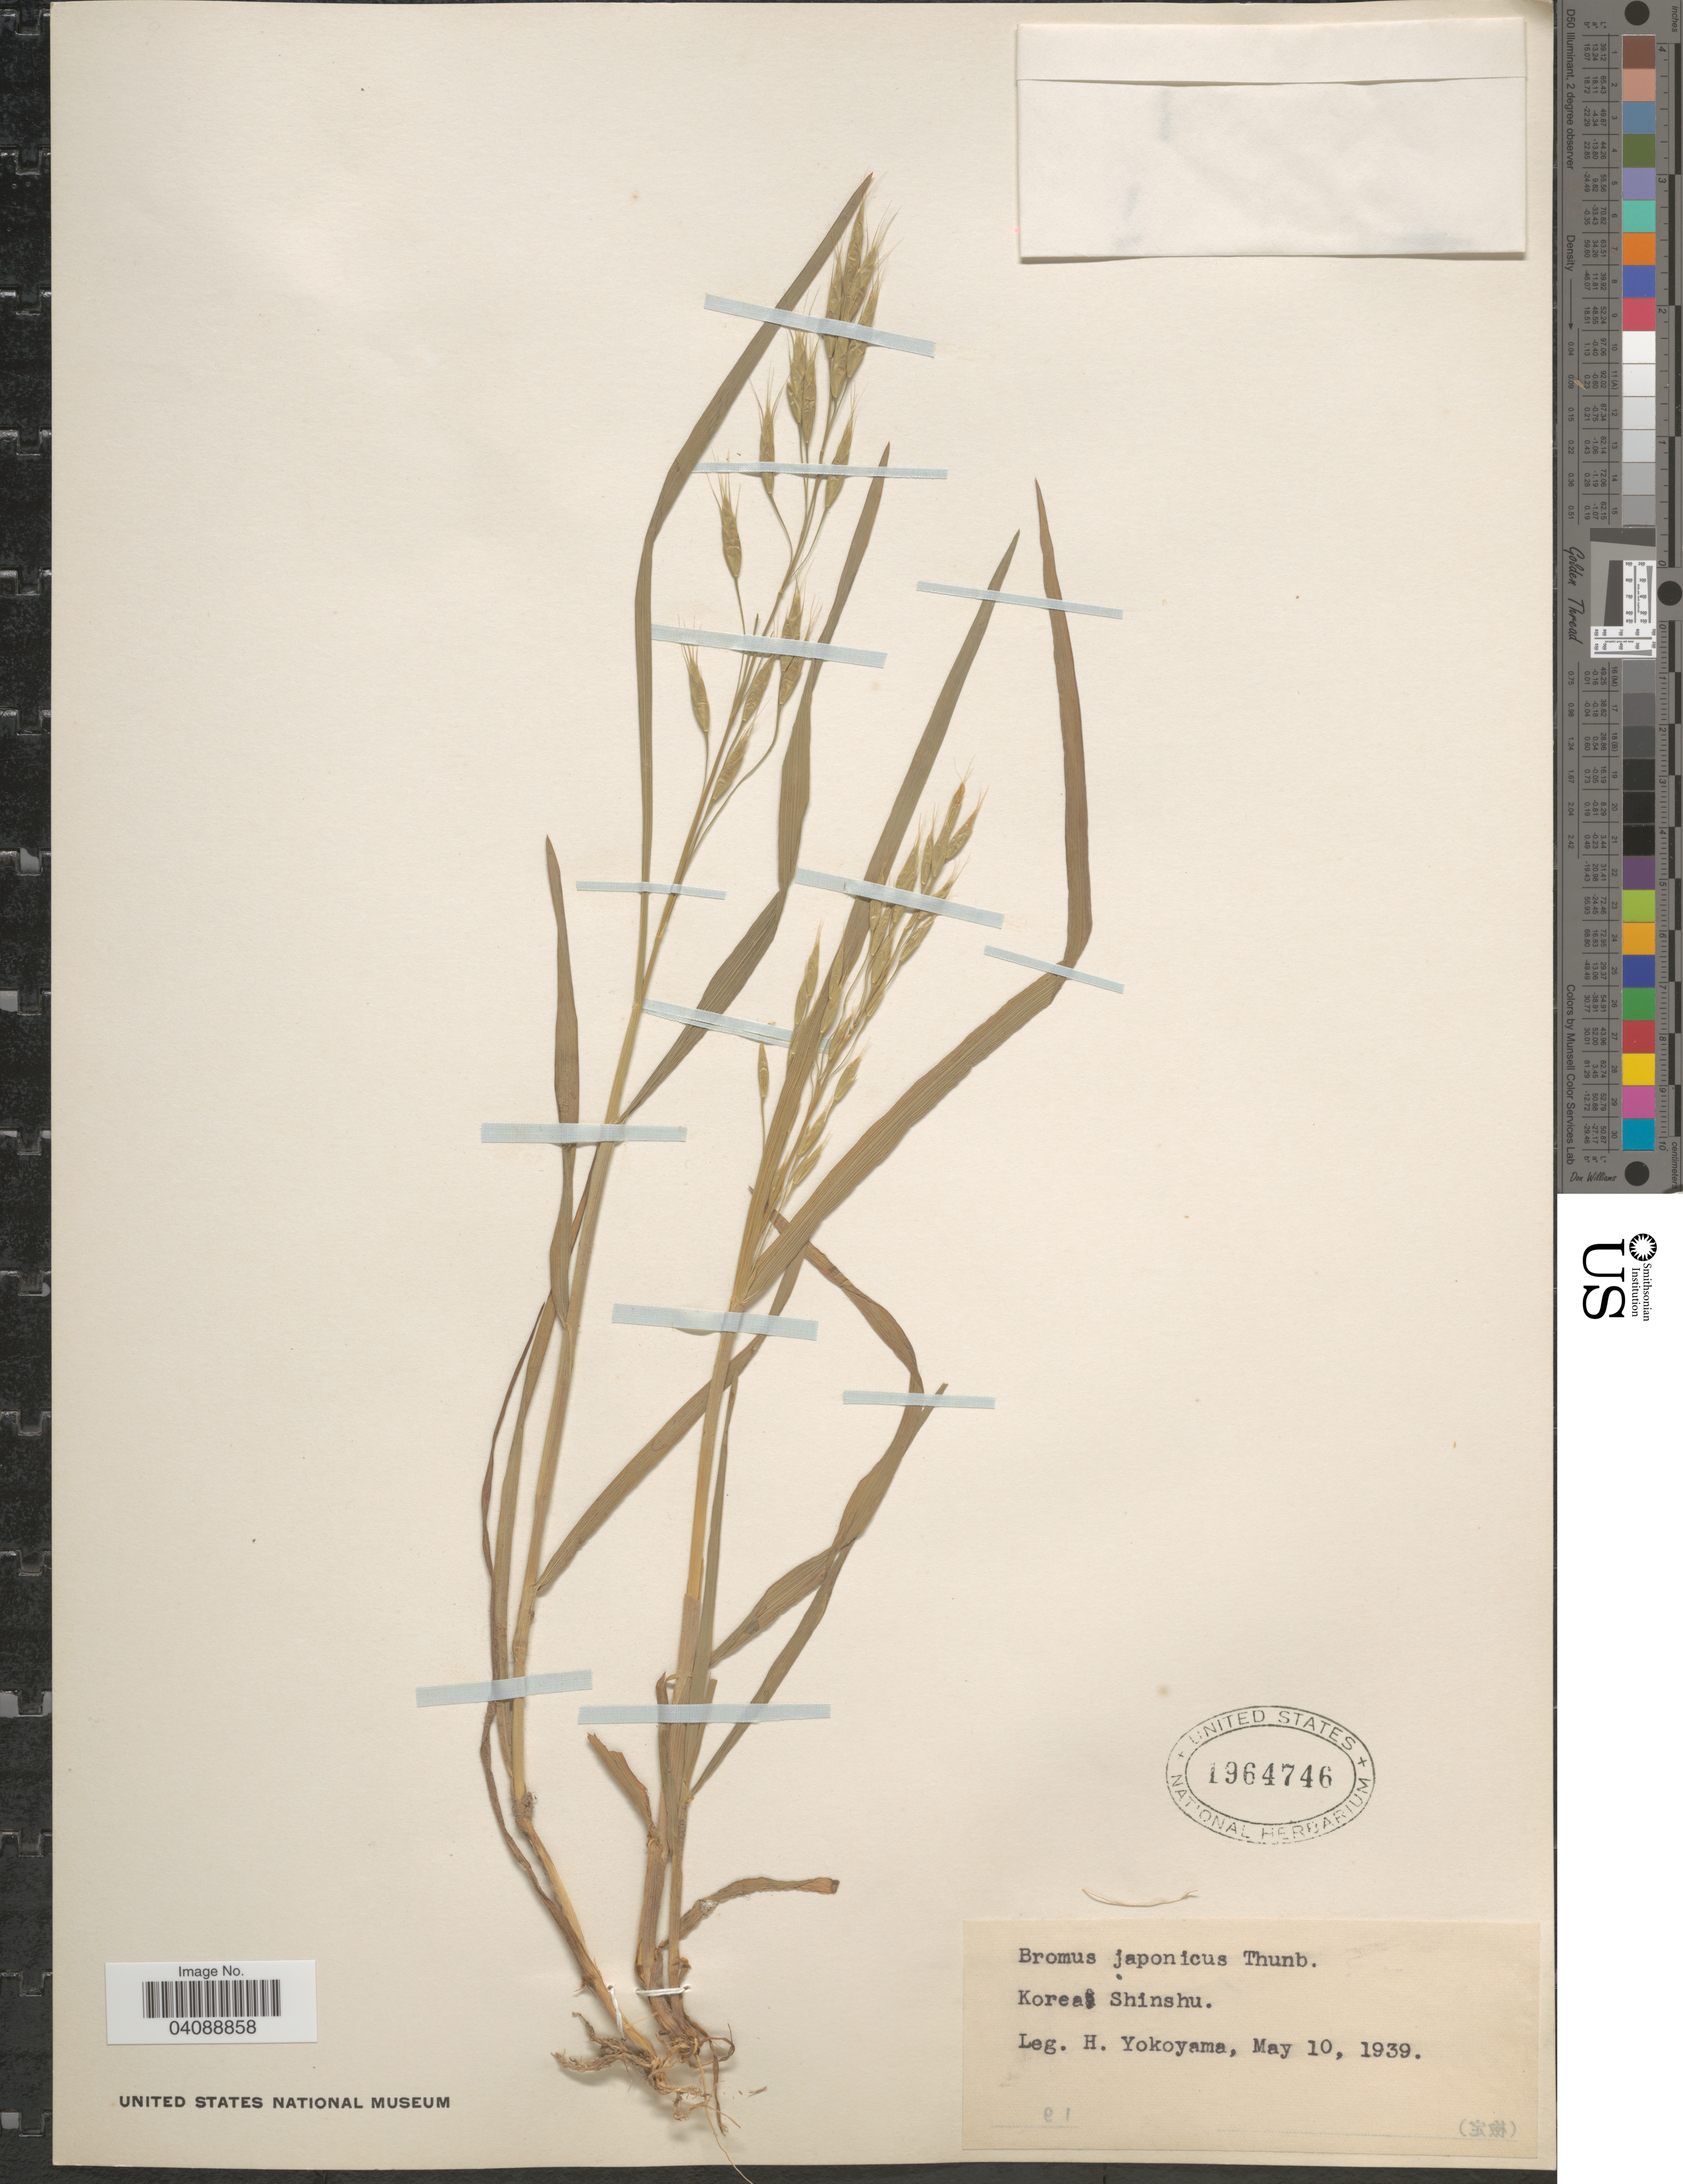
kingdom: Plantae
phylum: Tracheophyta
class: Liliopsida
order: Poales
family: Poaceae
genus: Bromus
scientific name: Bromus japonicus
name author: Houtt.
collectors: H. Yokoyama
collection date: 1939-05-10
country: North Korea / South Korea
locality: Shinshu.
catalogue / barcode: US 1964746